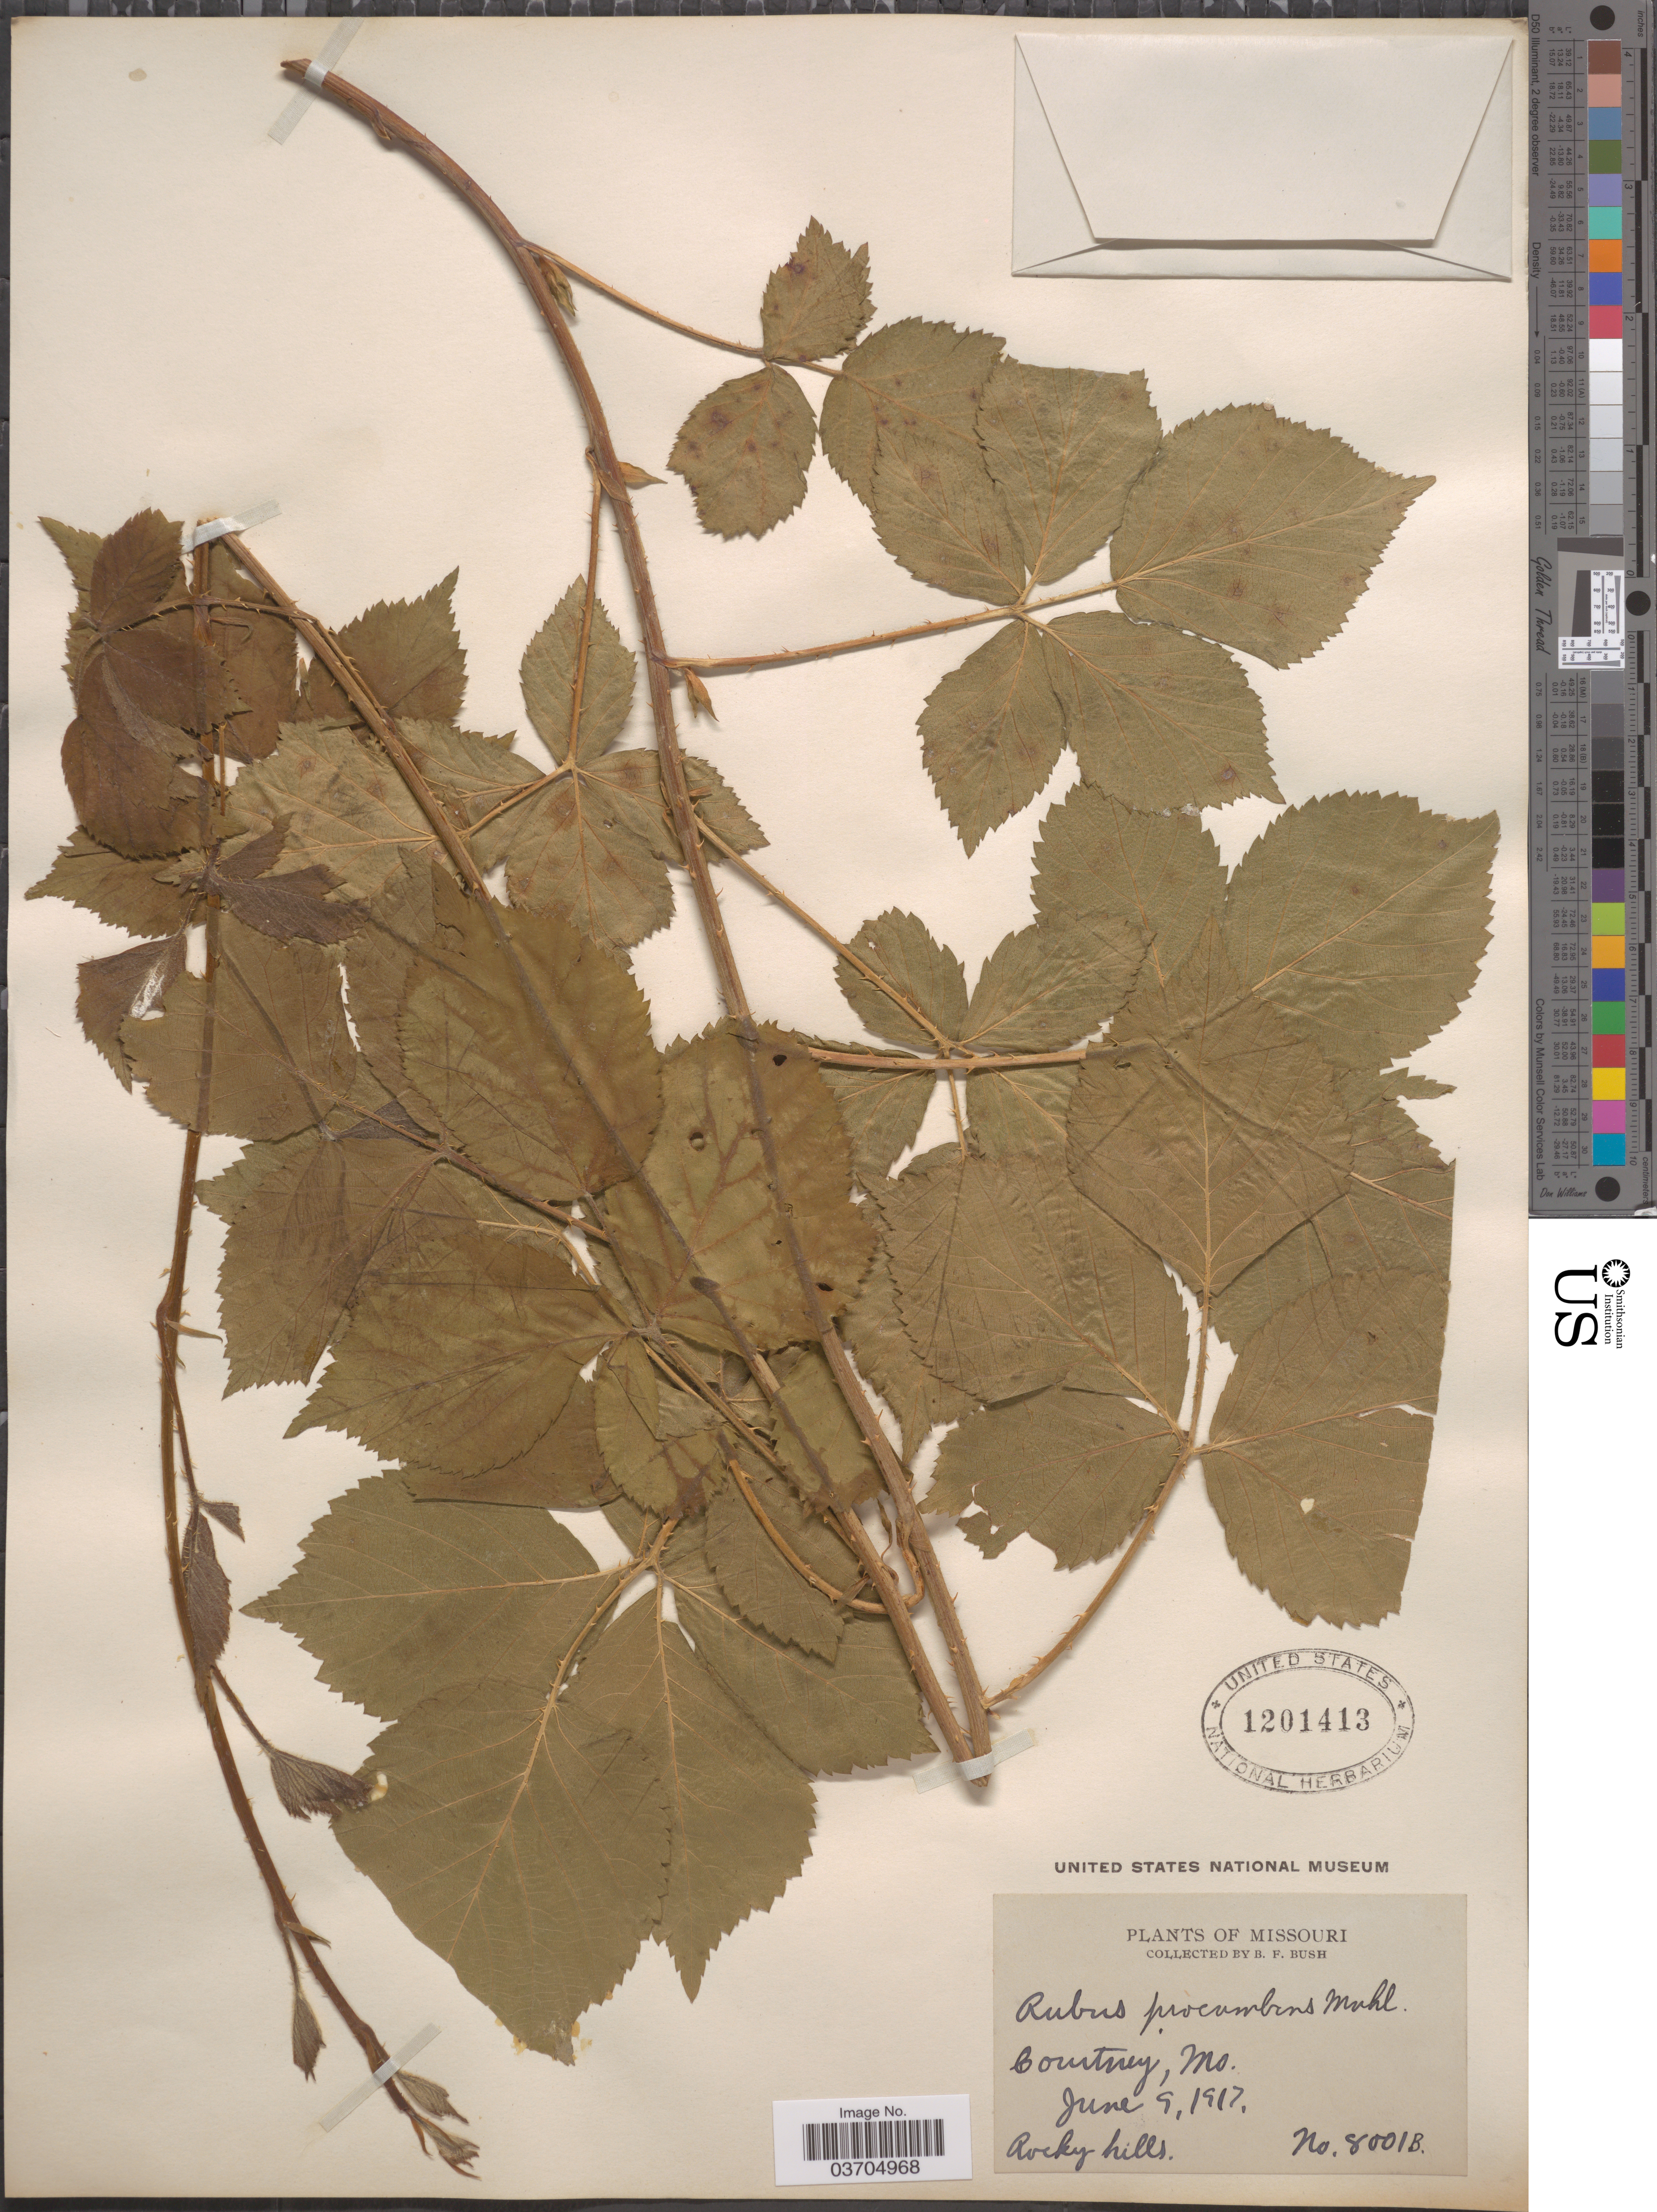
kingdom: Plantae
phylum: Tracheophyta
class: Magnoliopsida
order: Rosales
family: Rosaceae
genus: Rubus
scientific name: Rubus procumbens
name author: Muhl.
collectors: B. F. Bush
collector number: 8001B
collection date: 1917-06-09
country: United States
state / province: Missouri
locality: Courtney.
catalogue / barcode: US 1201413